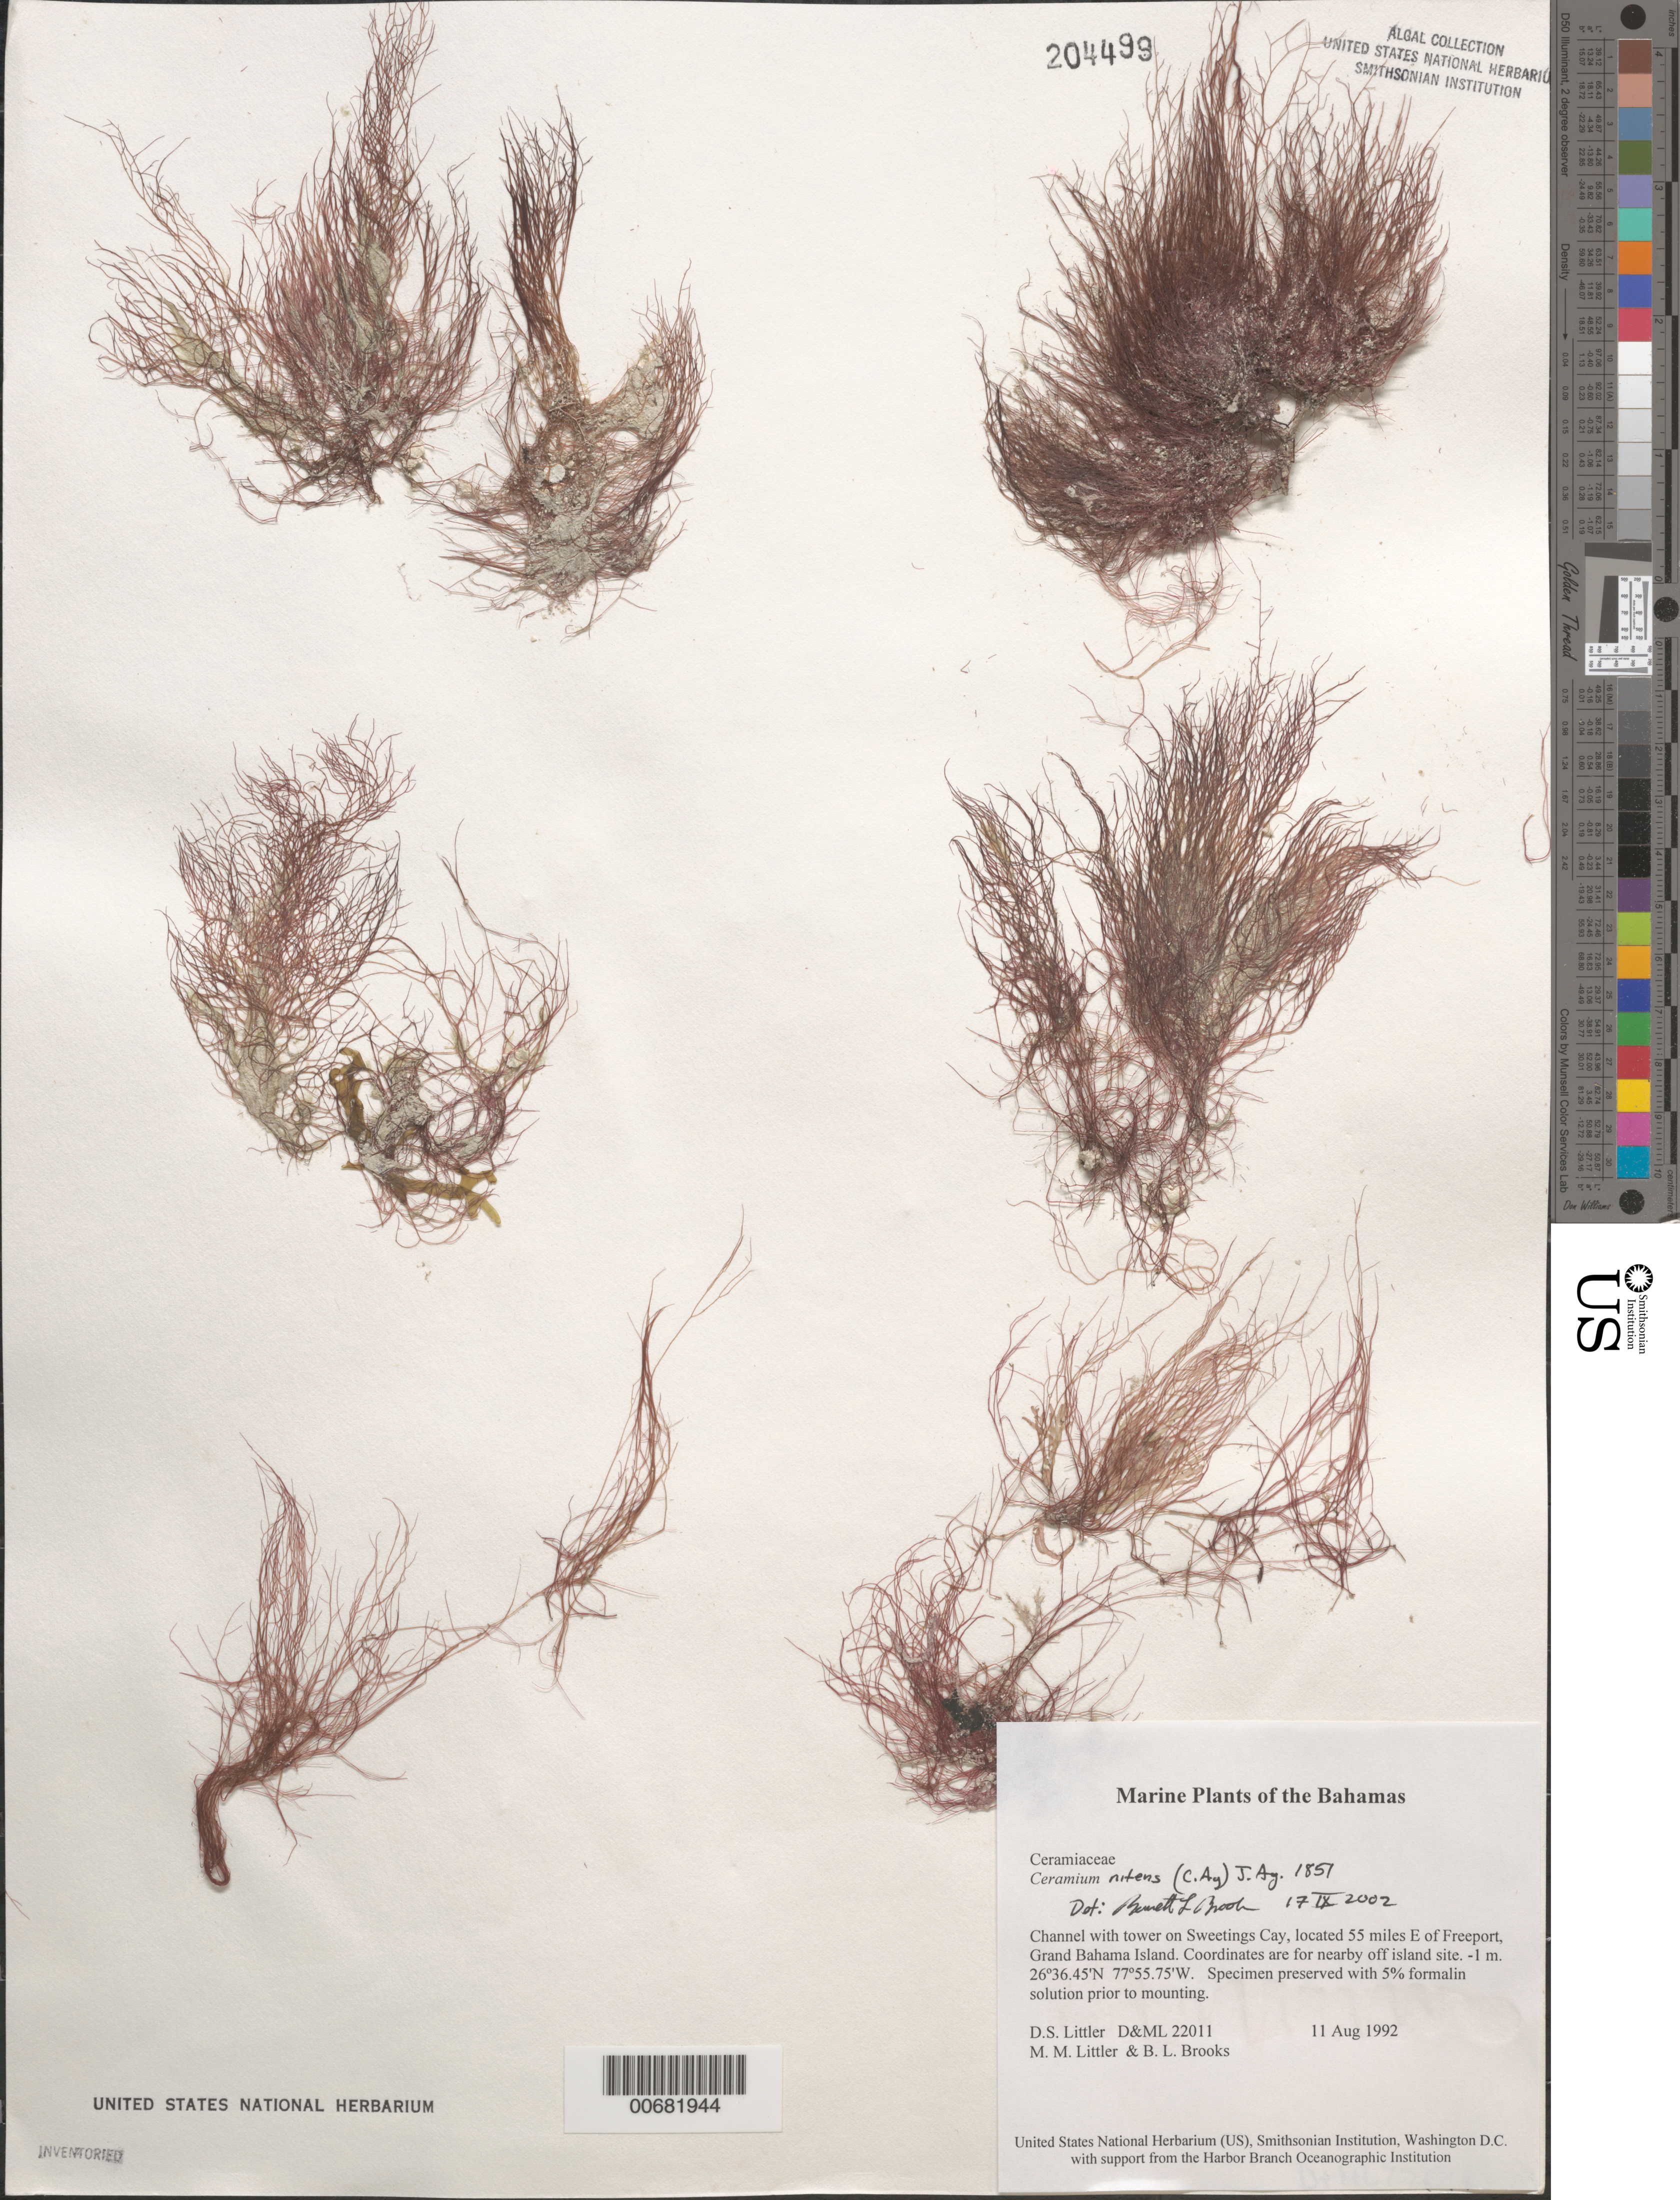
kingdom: Plantae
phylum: Rhodophyta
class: Florideophyceae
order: Ceramiales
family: Ceramiaceae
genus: Ceramium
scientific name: Ceramium nitens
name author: (C. Agardh) J. Agardh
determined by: Brooks, B. L., (BOT), Smithsonian Institution - National Museum of Natural History (UNITED STATES)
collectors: D. S. Littler, M. M. Littler & B. Brooks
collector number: D&ML 22011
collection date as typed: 11 Aug 1992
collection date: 1992-08-11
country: Bahamas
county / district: Grand Bahama District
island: Sweetings Cay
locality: Off Sweetings Cay, 55 miles east of Freeport, Grand Bahama Island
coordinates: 26 36.45' N, 77 55.75' W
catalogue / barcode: US 204499